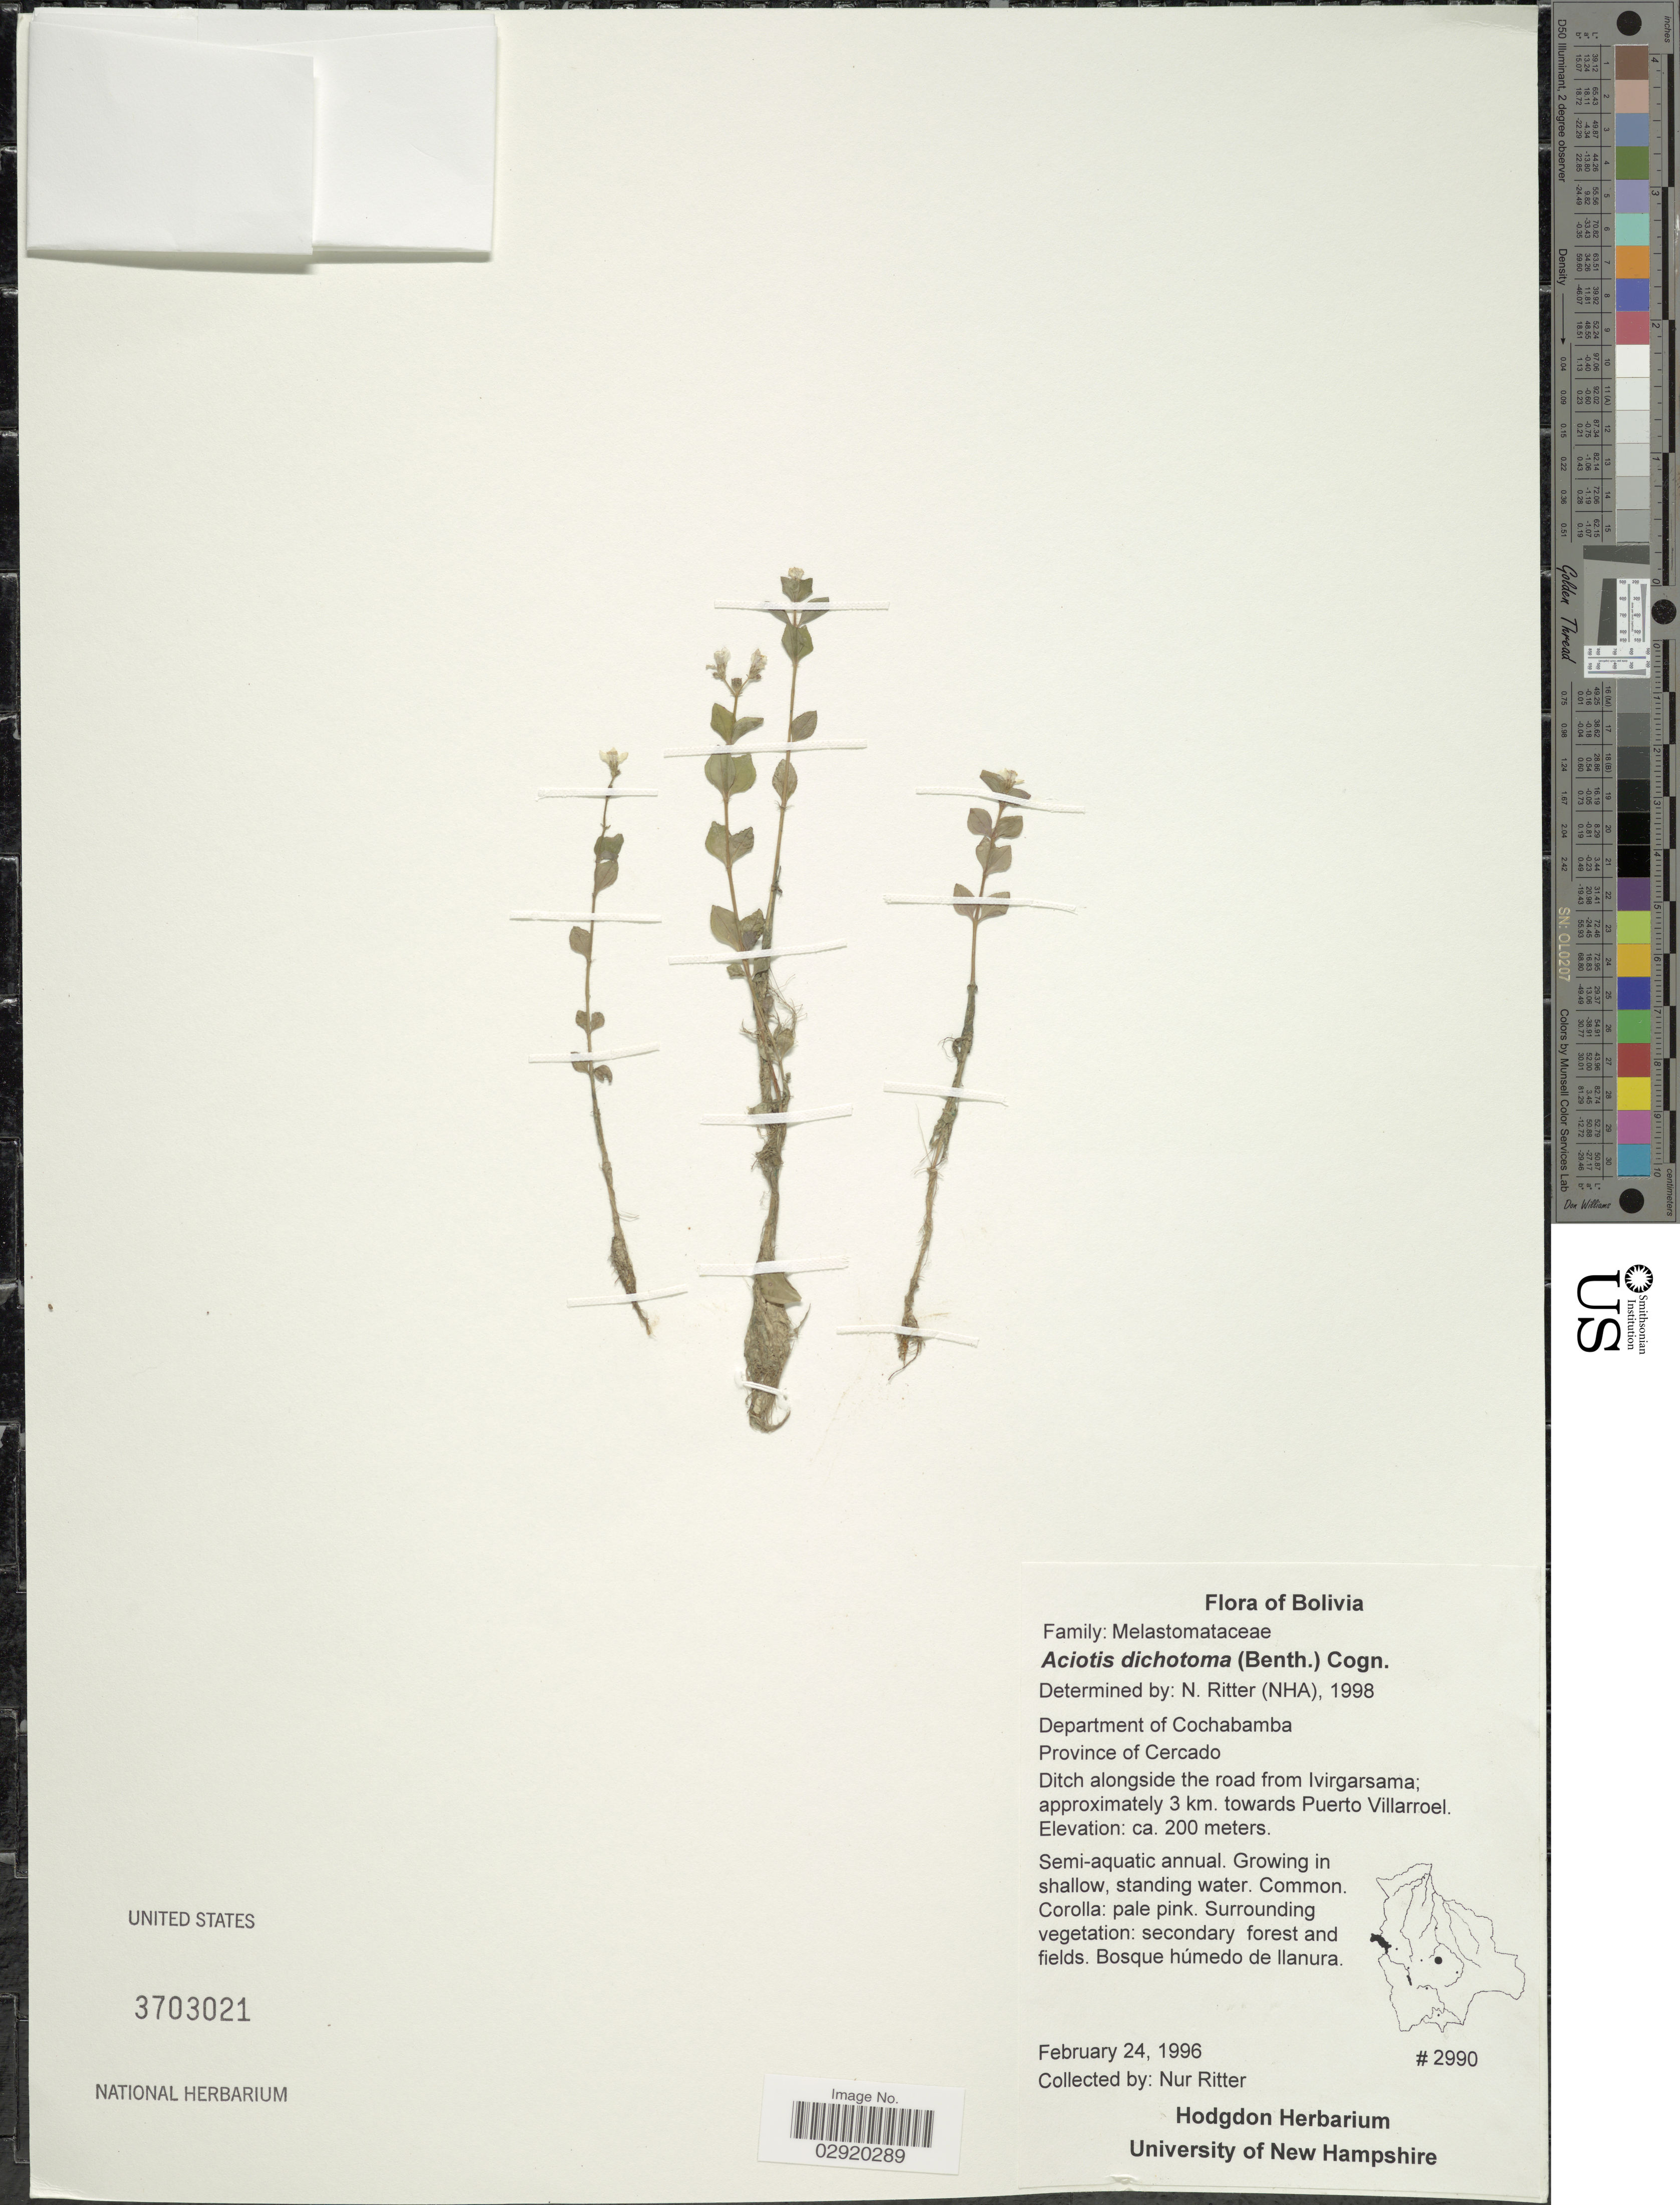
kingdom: Plantae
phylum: Tracheophyta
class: Magnoliopsida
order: Myrtales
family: Melastomataceae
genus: Aciotis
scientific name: Aciotis dichotoma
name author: (Benth.) Cogn.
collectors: N. Ritter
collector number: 2990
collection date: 1996-02-24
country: Bolivia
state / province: Cochabamba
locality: Department of Cochabamba. Province of Cercado. Ditch alongside the road from Ivirgarsama; approximately 3 km. towards Puerto Villarroel.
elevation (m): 200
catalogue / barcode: US 3703021